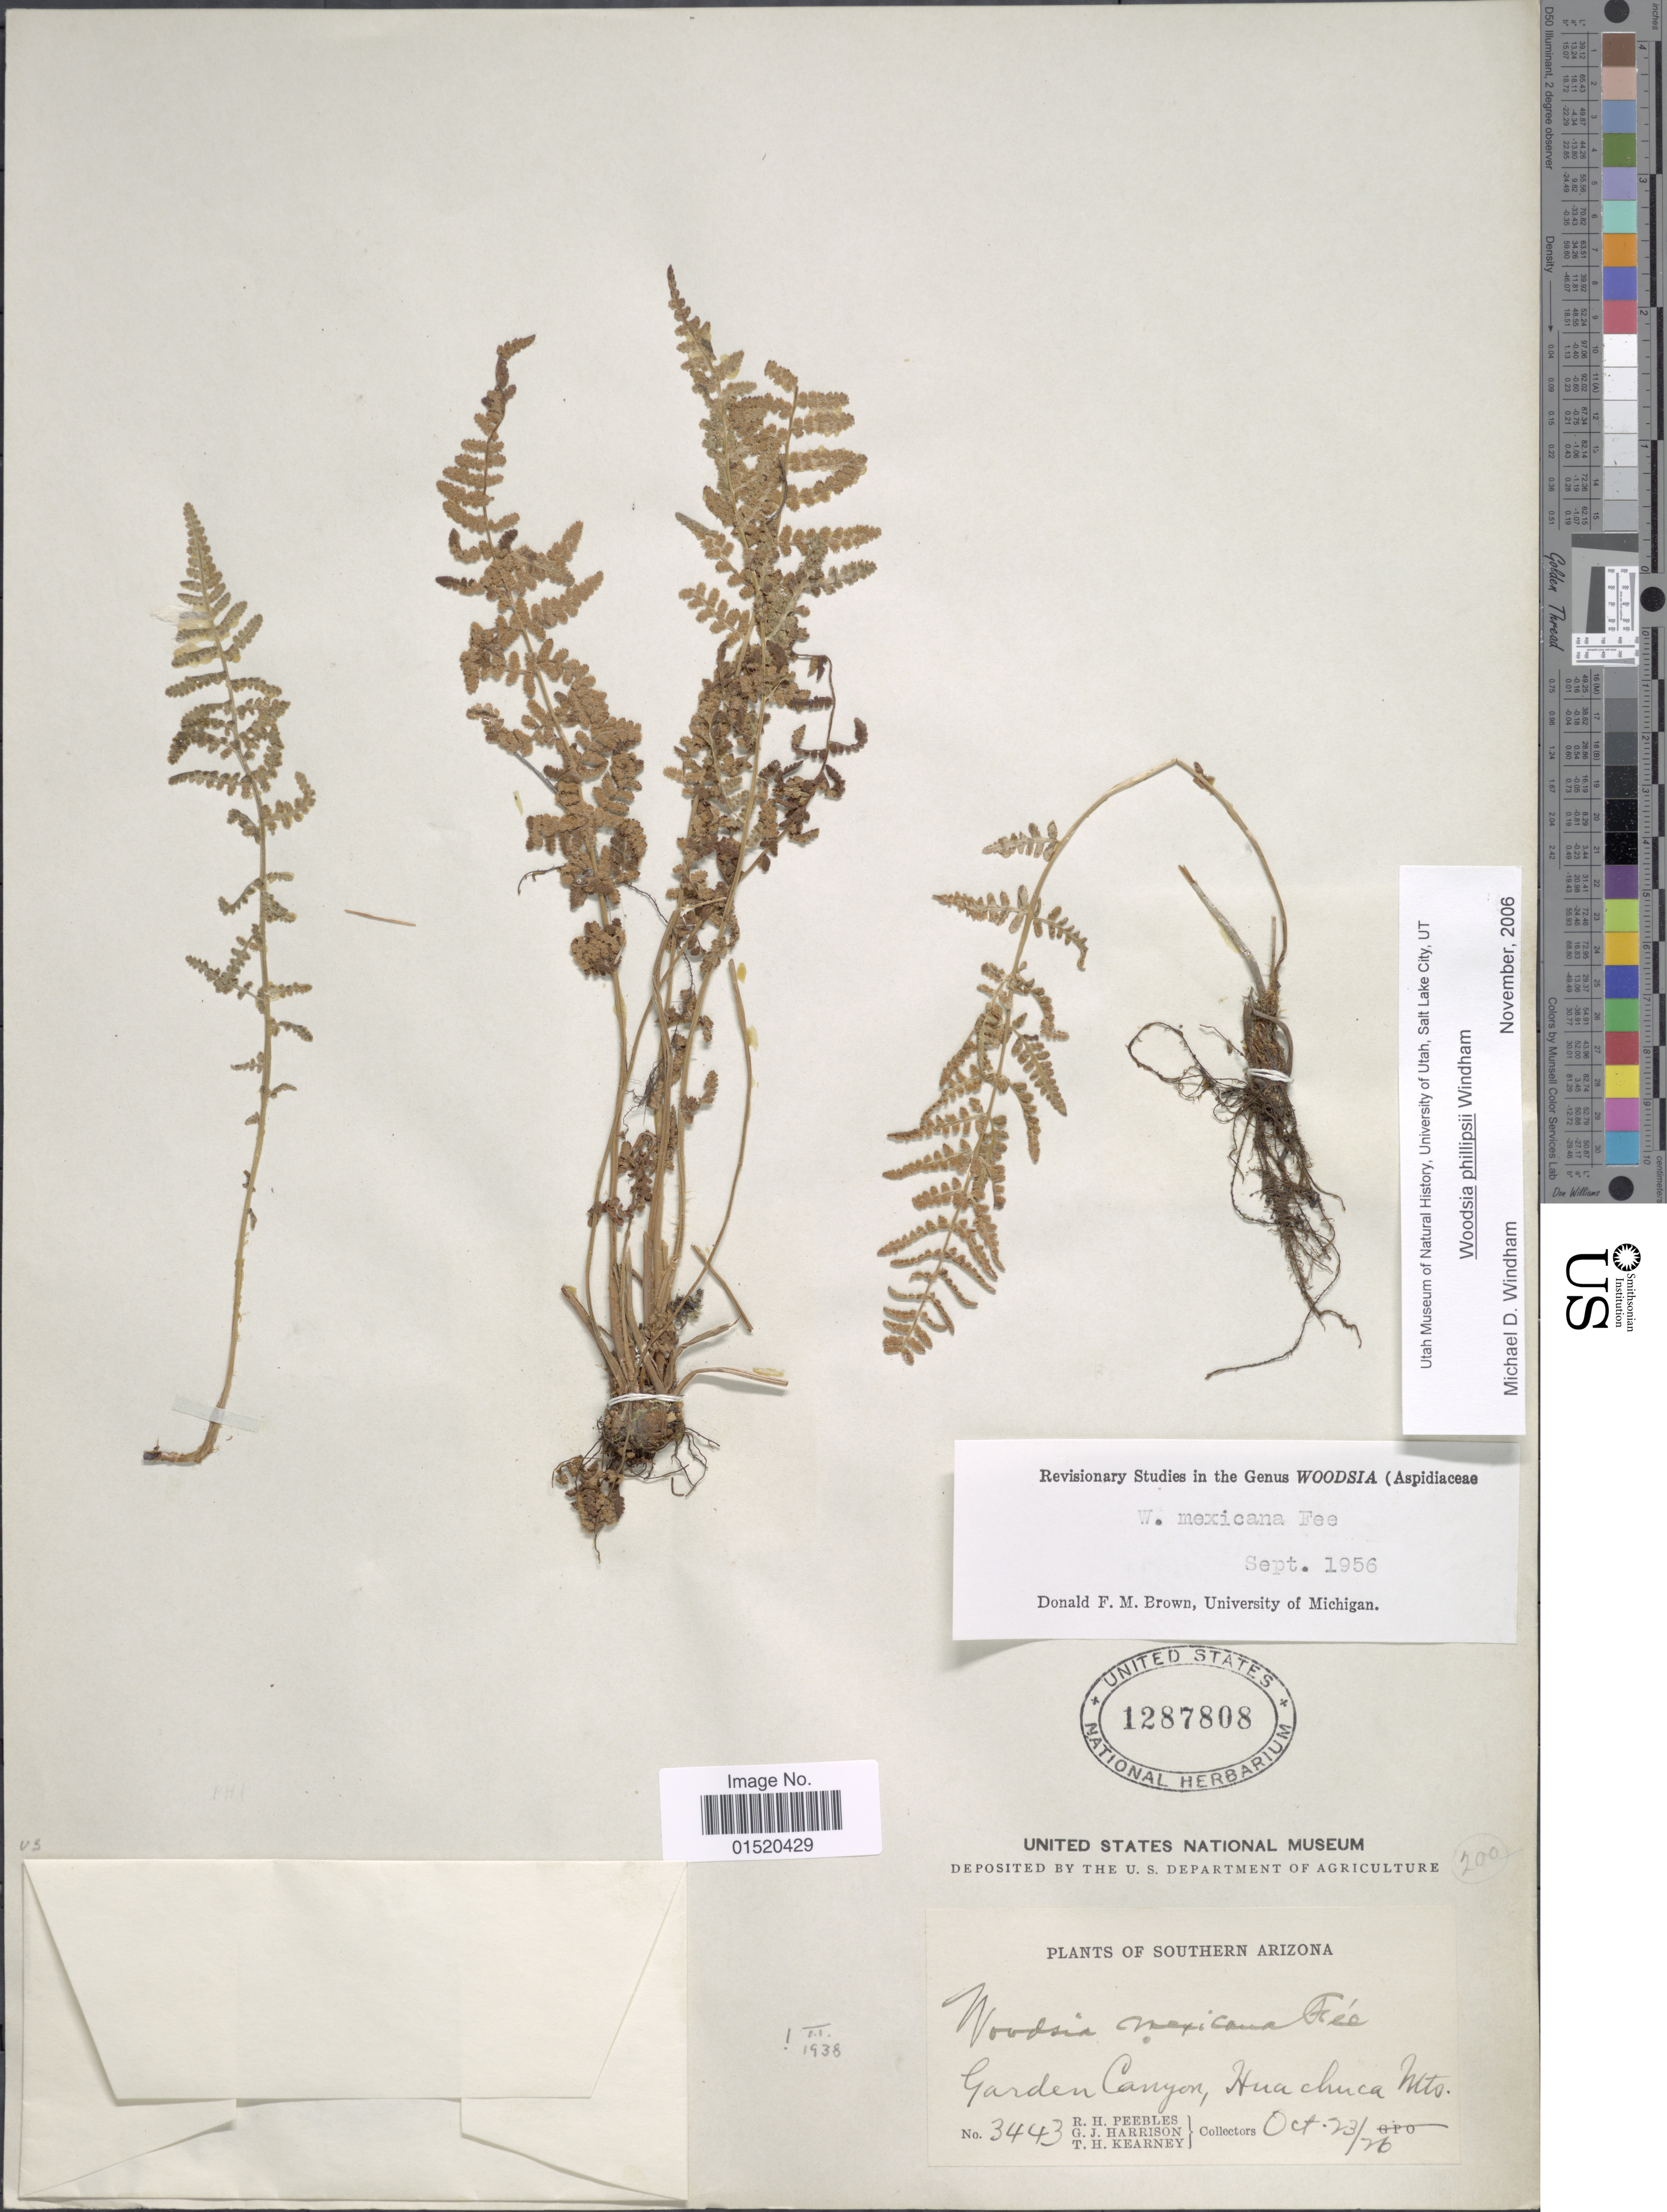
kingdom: Plantae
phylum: Tracheophyta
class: Polypodiopsida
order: Polypodiales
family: Woodsiaceae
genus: Woodsia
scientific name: Woodsia phillipsii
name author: Windham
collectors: R. H. Peebles, G. J. Harrison & T. H. Kearney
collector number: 3443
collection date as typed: Transcribed d/m/y: 23/10/26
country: United States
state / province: Arizona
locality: Southern Arizona, Garden Canyon, Huachuca Mts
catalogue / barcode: US 1287808